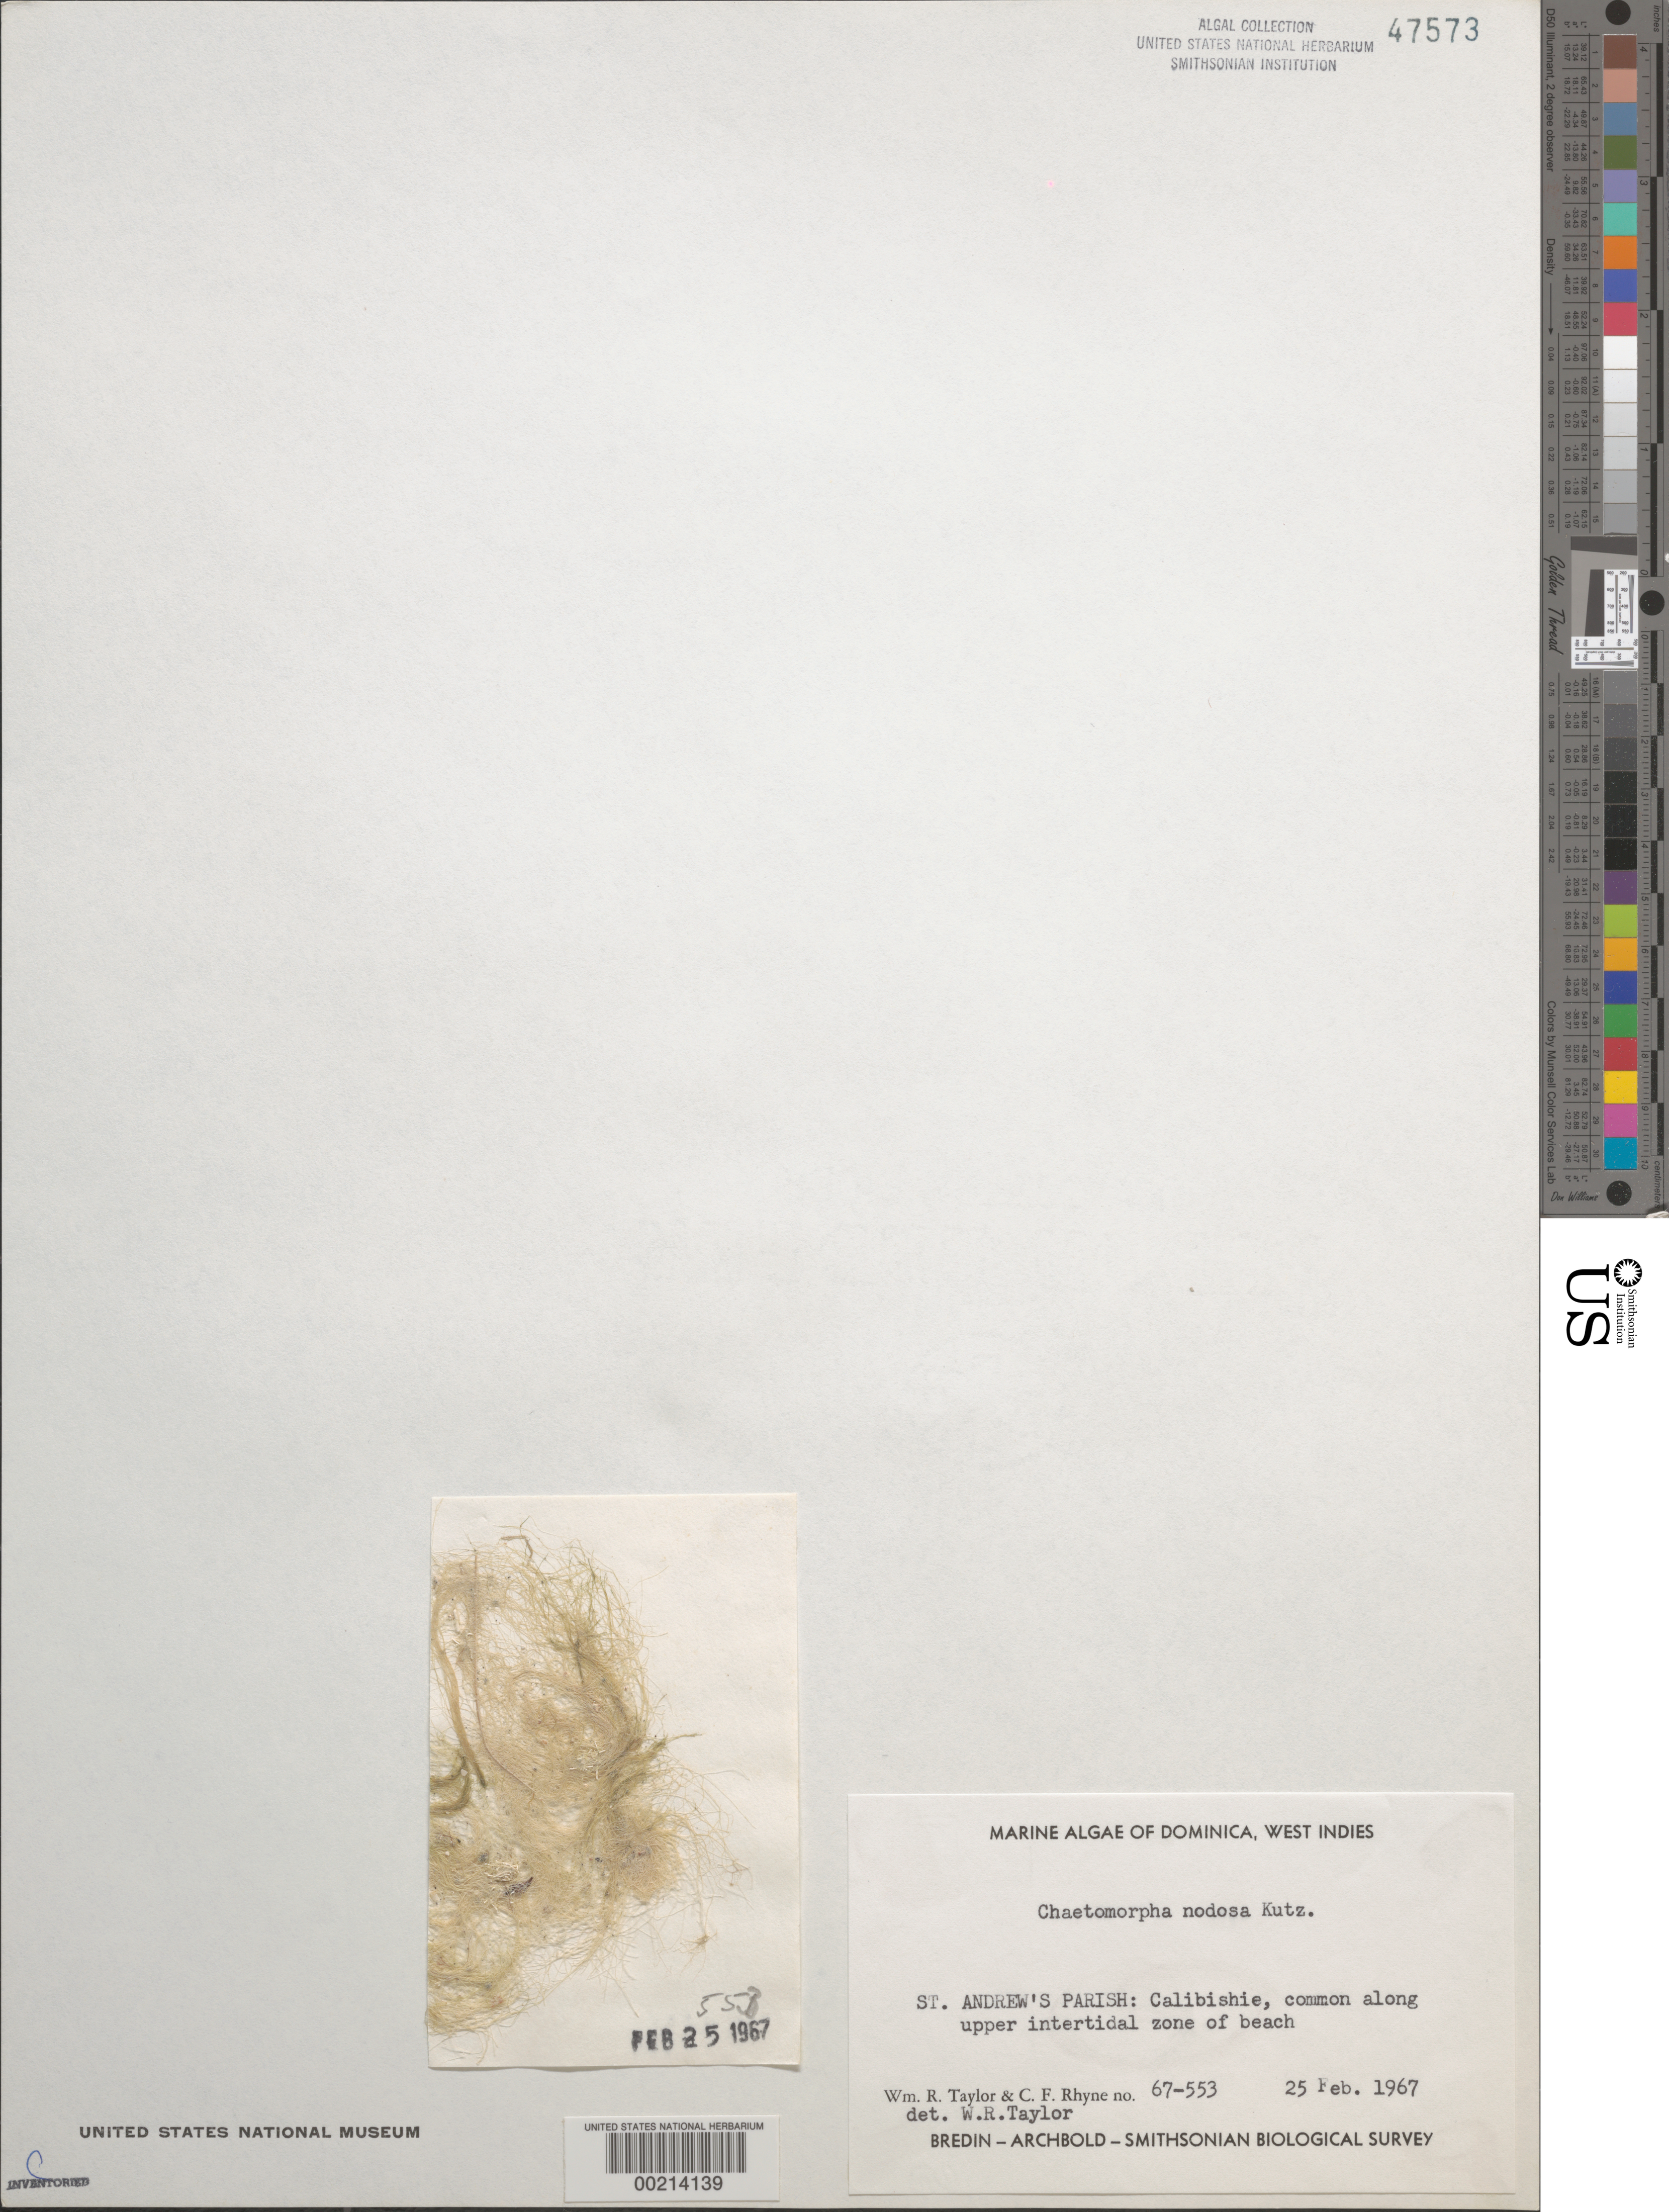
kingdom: Plantae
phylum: Chlorophyta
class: Ulvophyceae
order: Cladophorales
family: Cladophoraceae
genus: Chaetomorpha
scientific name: Chaetomorpha nodosa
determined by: Taylor, William R.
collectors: W. R. Taylor & C. Rhyne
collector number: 67-553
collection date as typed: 25 Feb 1967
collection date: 1967-02-25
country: Dominica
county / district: St. Andrew's Parish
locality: Calibishie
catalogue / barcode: US 47573